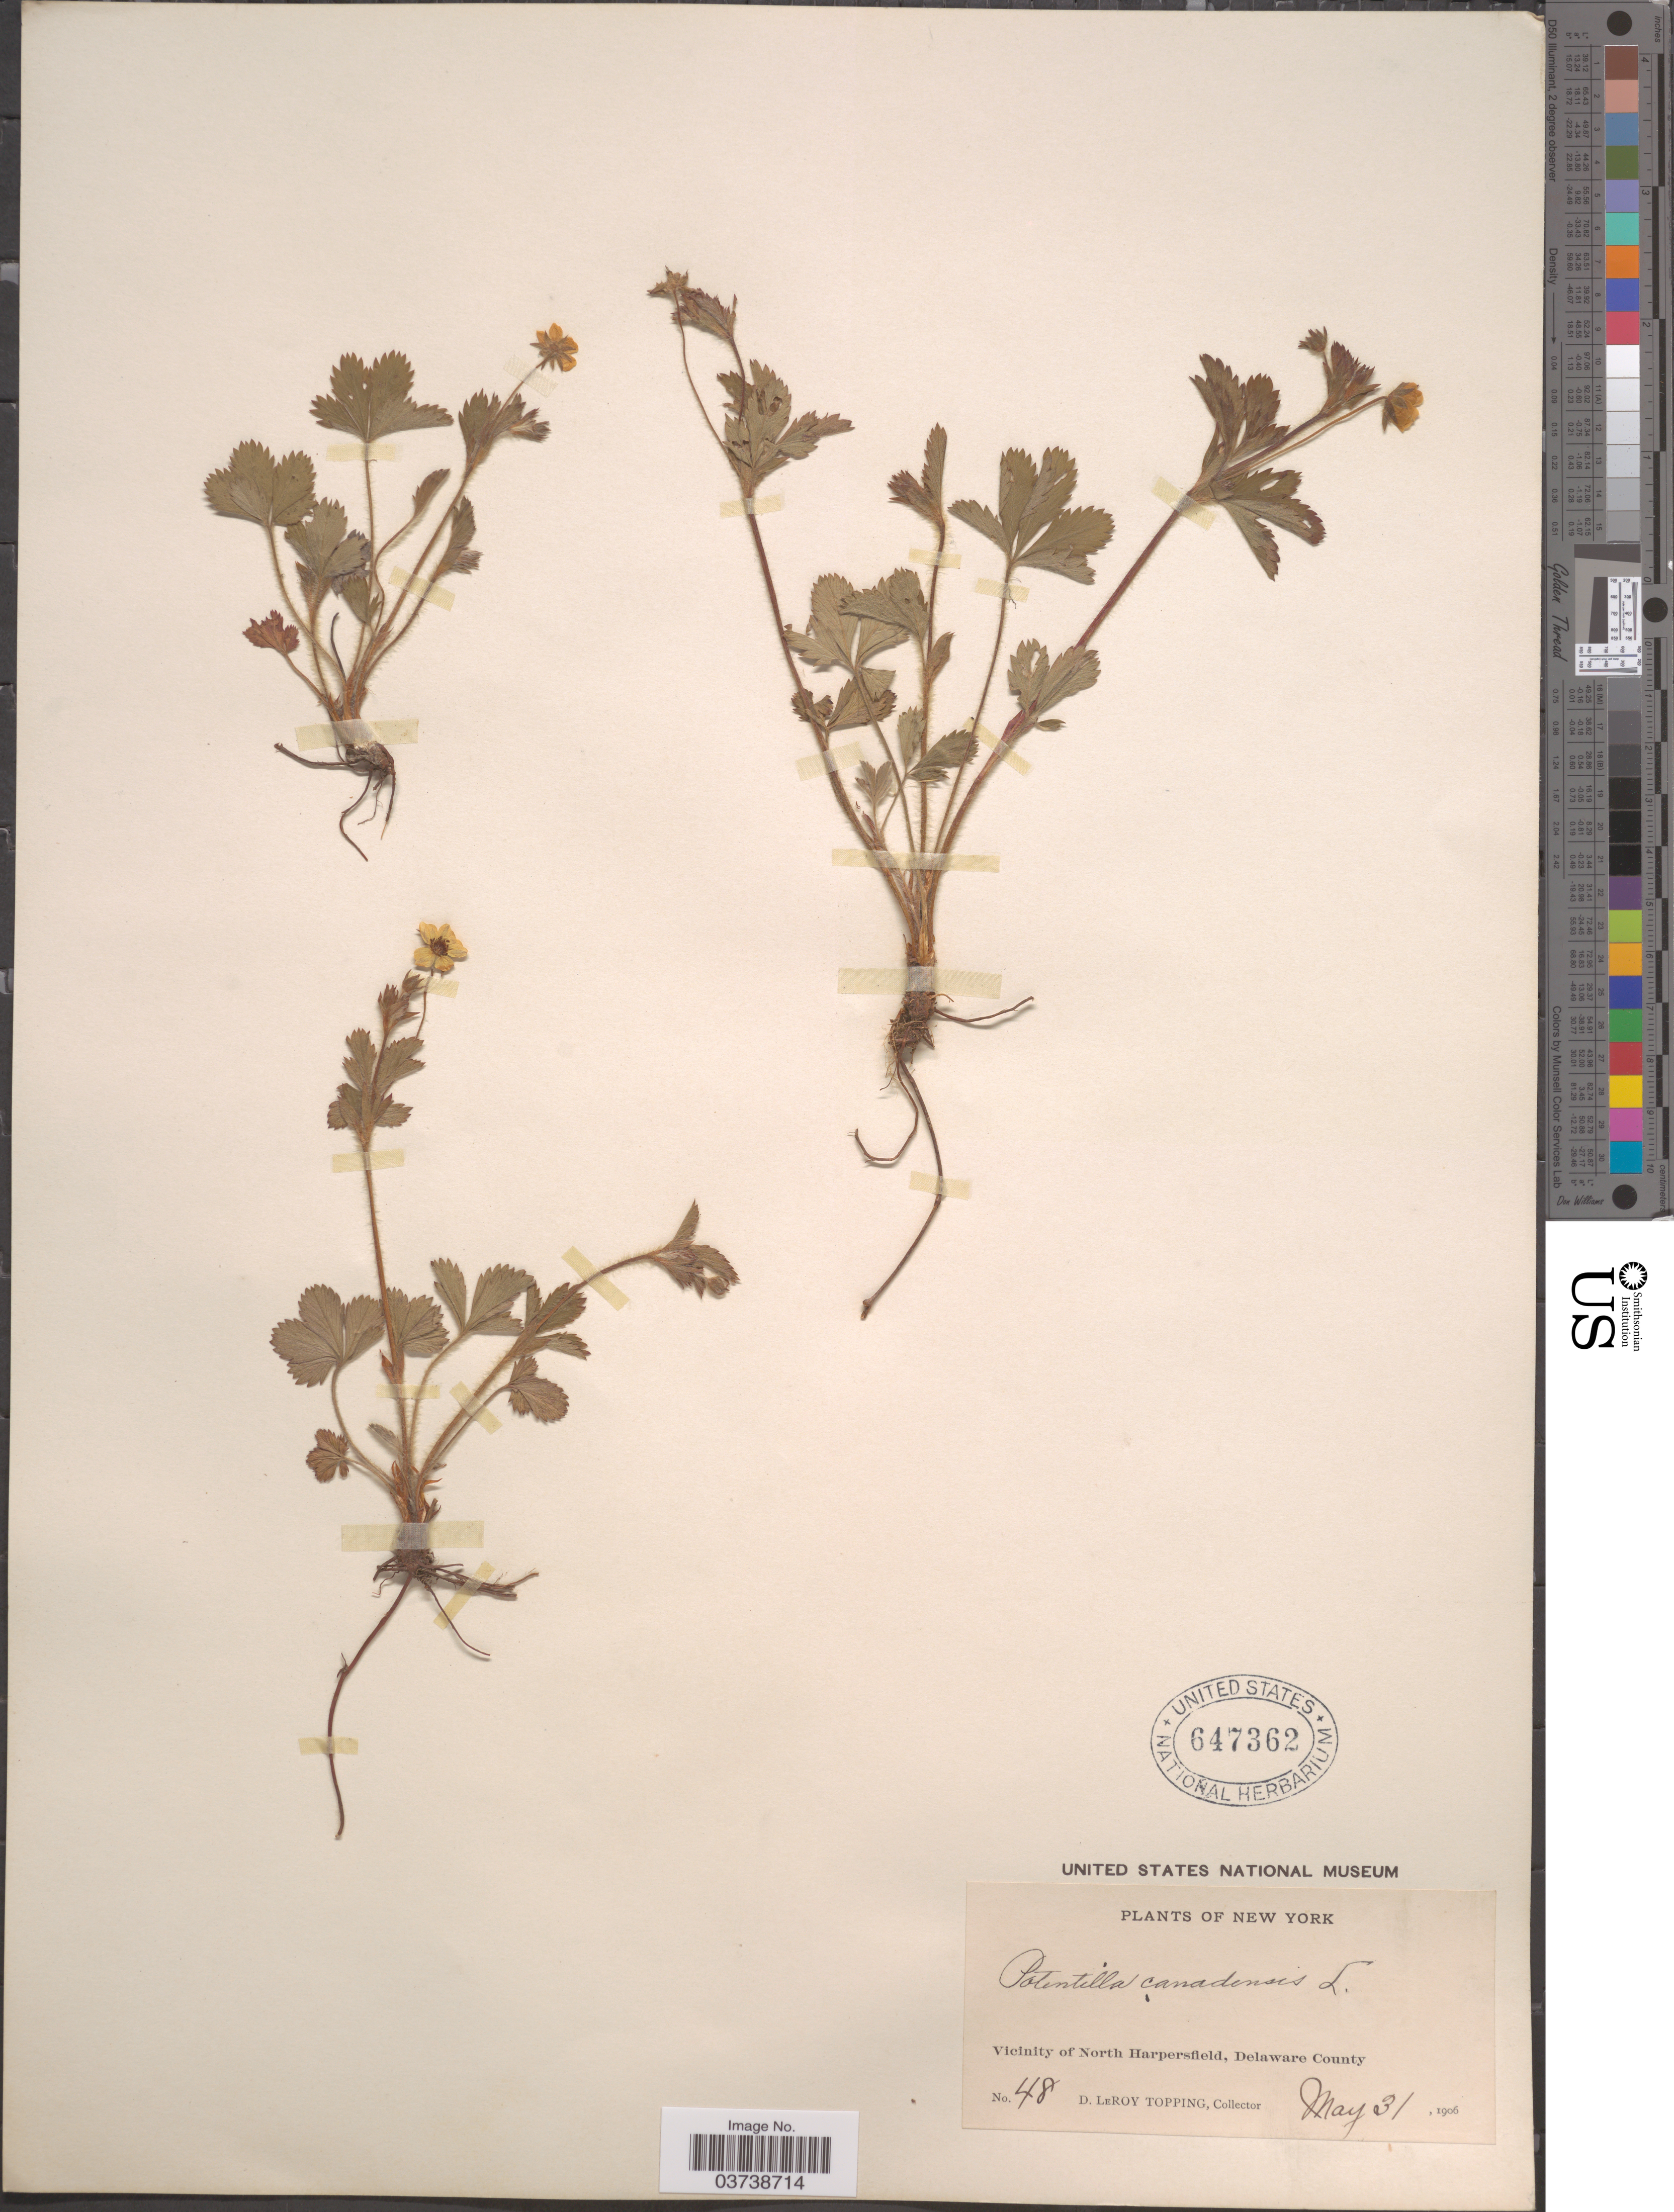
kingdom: Plantae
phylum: Tracheophyta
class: Magnoliopsida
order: Rosales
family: Rosaceae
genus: Potentilla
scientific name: Potentilla canadensis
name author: L.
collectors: D. L. Topping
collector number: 48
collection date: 1906-05-31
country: United States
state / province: New York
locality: Vicinity of North Harpersfield, Delaware County.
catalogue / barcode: US 647362